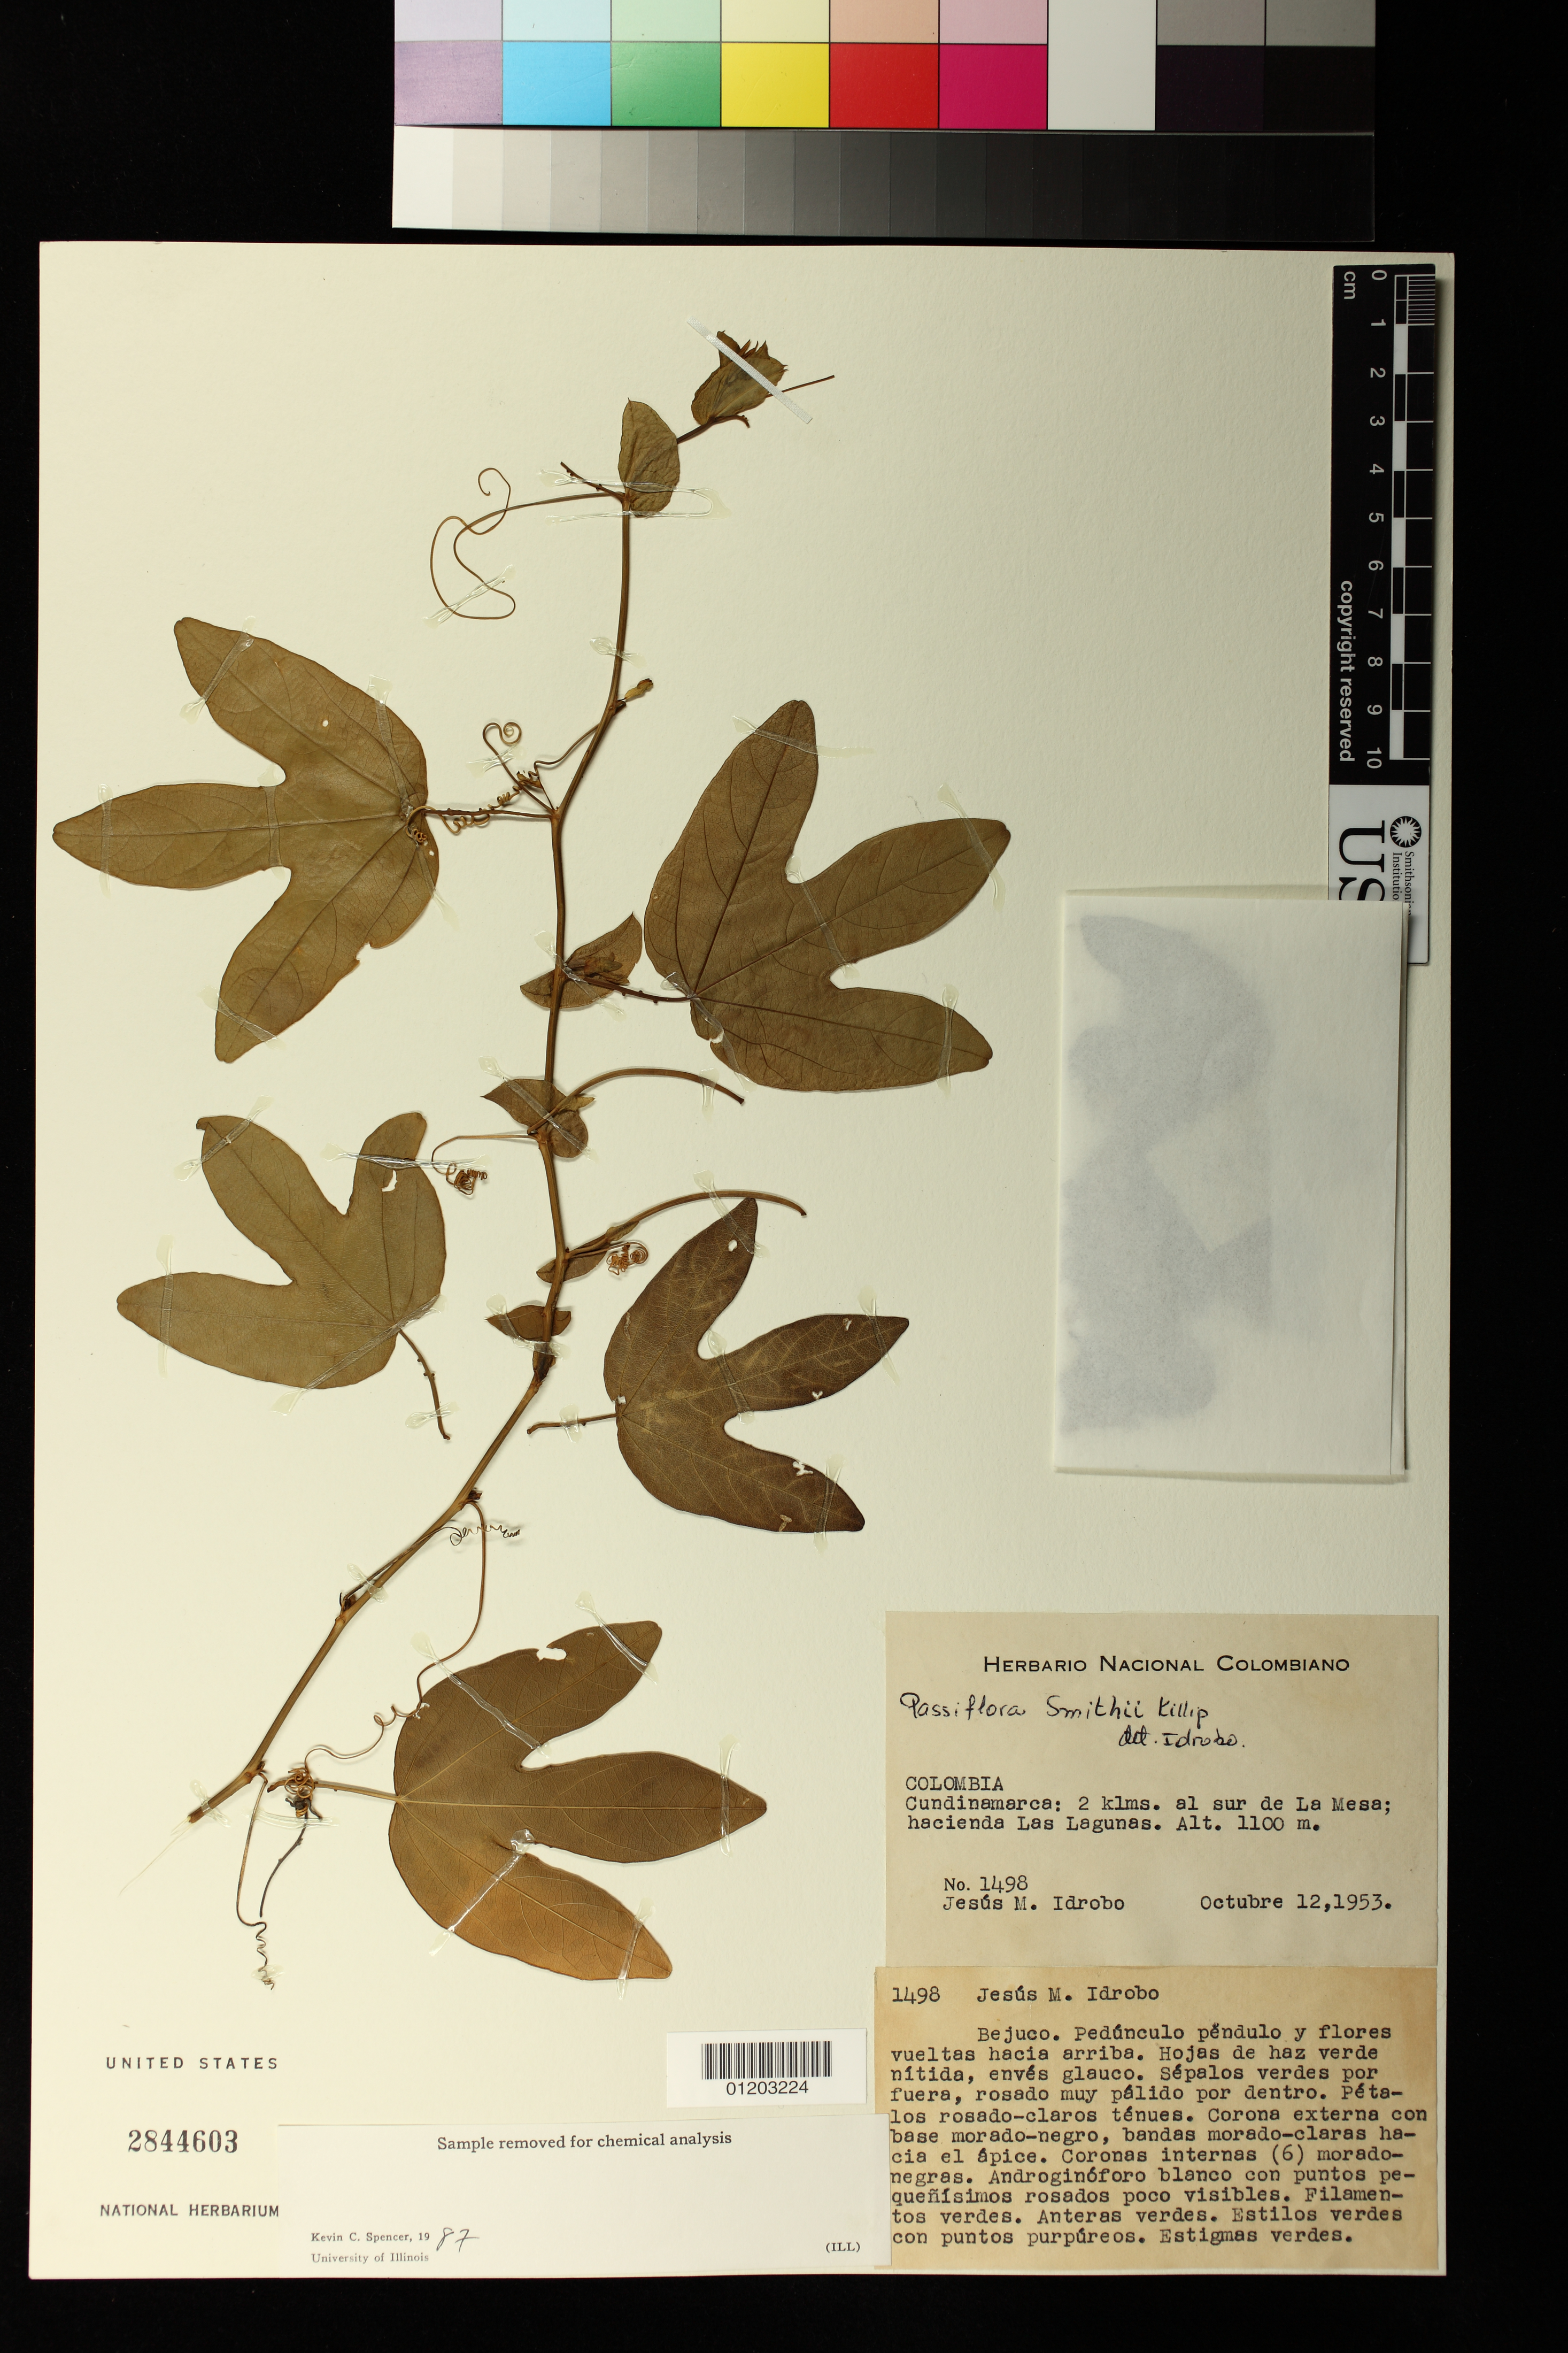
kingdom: Plantae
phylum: Tracheophyta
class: Magnoliopsida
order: Malpighiales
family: Passifloraceae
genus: Passiflora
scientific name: Passiflora smithii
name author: Killip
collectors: J. M. Idrobo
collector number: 1498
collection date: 1953-10-12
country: Colombia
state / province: Cundinamarca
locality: Cundinamarca: 2 klms. al sur de La Mesa; hacienda Las Lagunas.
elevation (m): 1100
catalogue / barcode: US 2844603